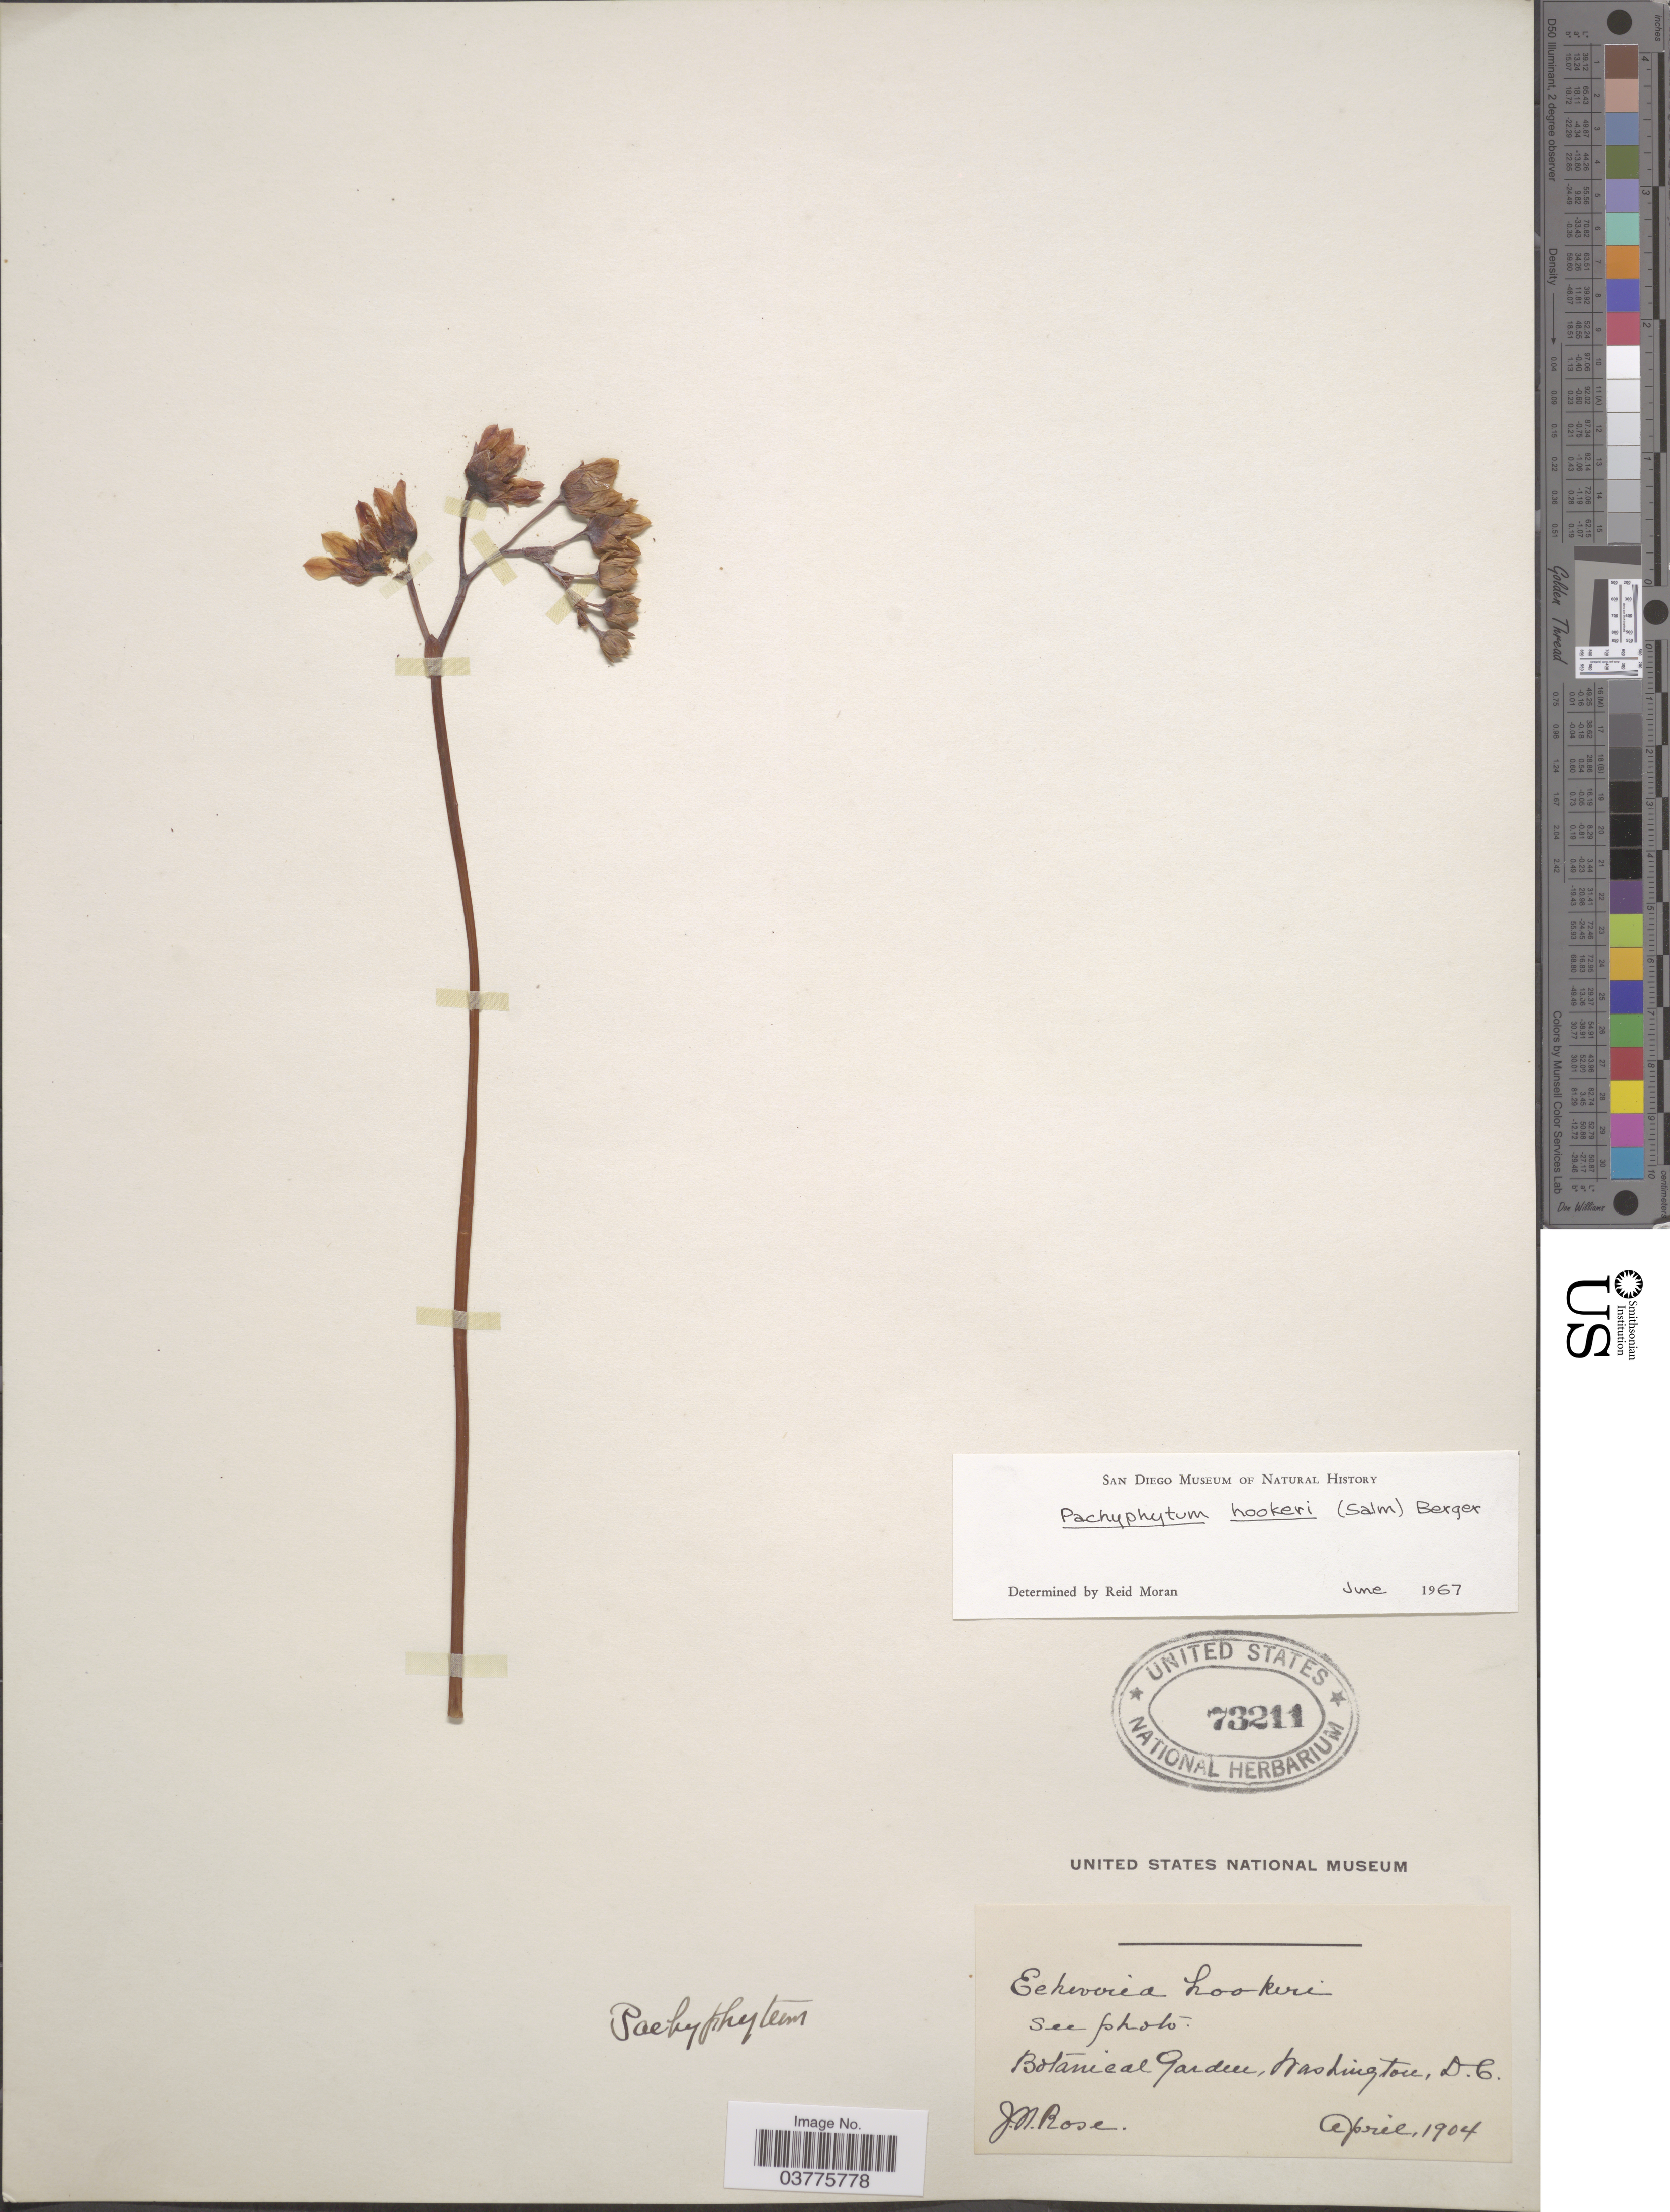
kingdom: Plantae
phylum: Tracheophyta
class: Magnoliopsida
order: Saxifragales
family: Crassulaceae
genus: Pachyphytum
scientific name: Pachyphytum hookeri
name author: (Salm-Dyck) A. Berger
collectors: J. N. Rose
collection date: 1904-04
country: United States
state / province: District of Columbia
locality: Botanical Garden.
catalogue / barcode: US 73211